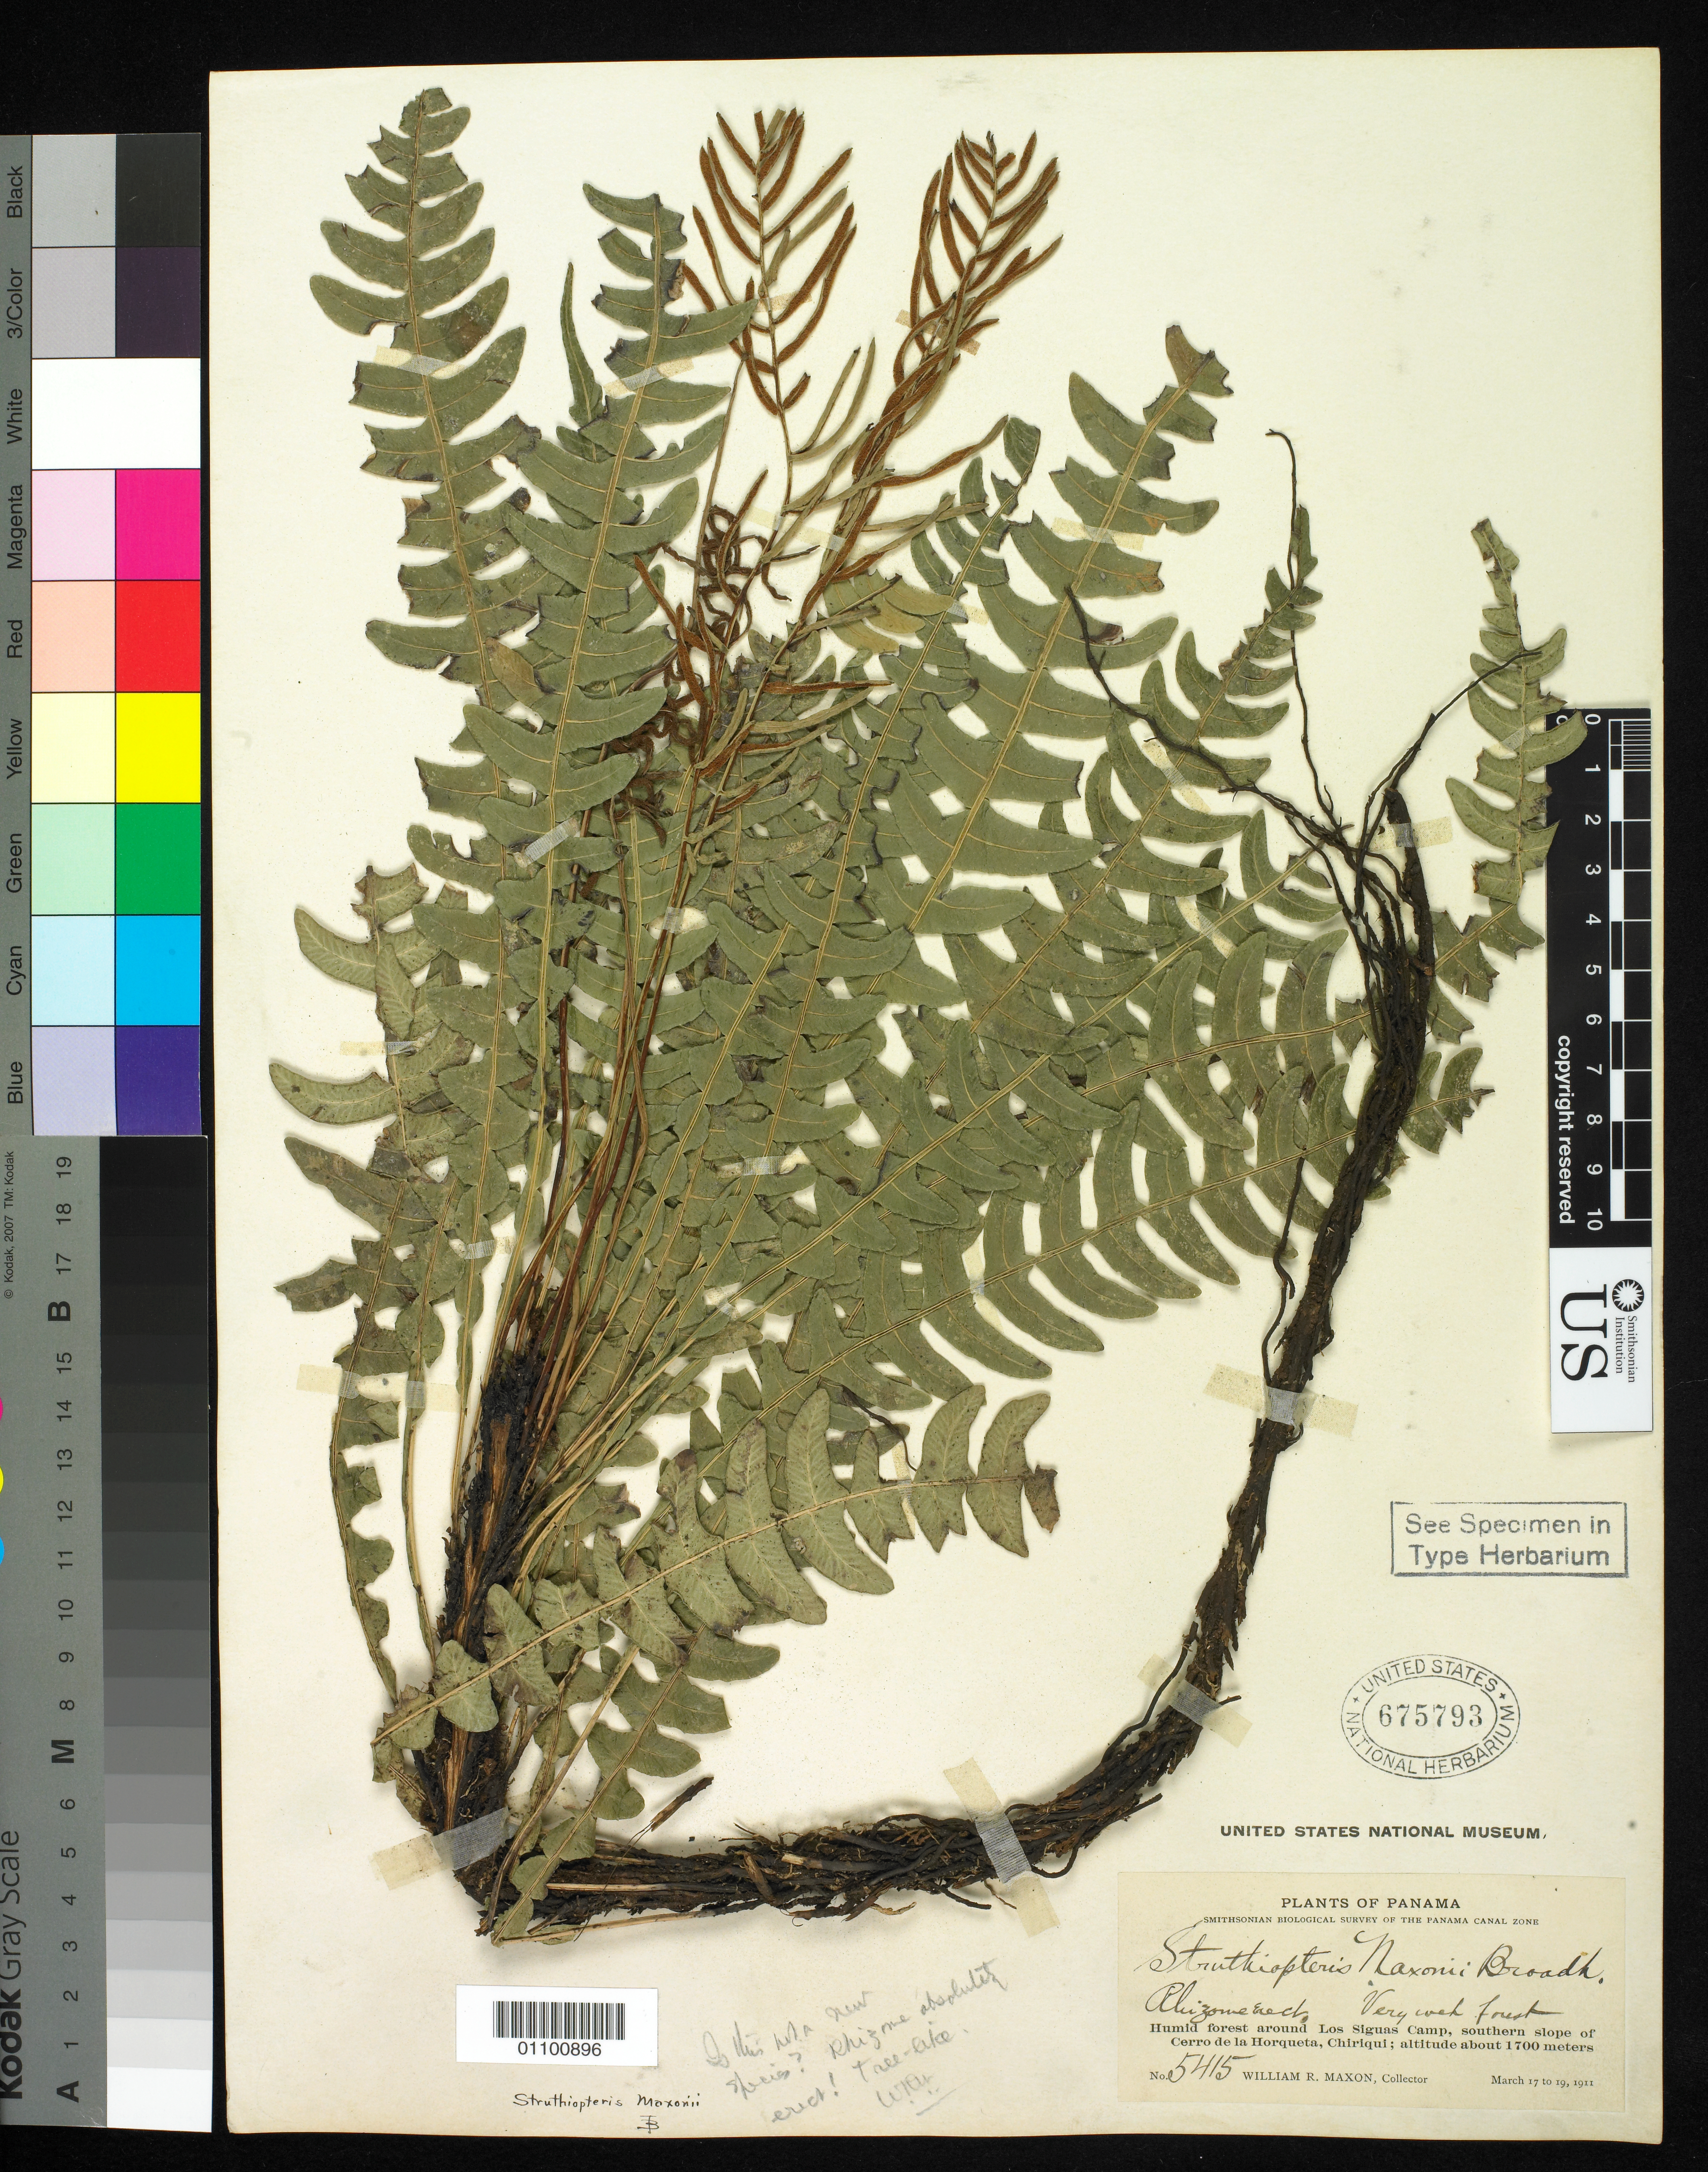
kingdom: Plantae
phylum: Tracheophyta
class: Polypodiopsida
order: Polypodiales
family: Blechnaceae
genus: Struthiopteris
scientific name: Struthiopteris maxonii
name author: Broadh.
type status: Isotype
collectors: W. R. Maxon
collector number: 5415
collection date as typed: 17 Mar 1911 to 19 Mar 1911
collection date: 1911-03-17/1911-03-19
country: Panama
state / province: Chiriquí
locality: Forest around La Siguas camp, southern slope of Cerro de La Horqueta.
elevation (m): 1700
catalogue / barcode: US 675793